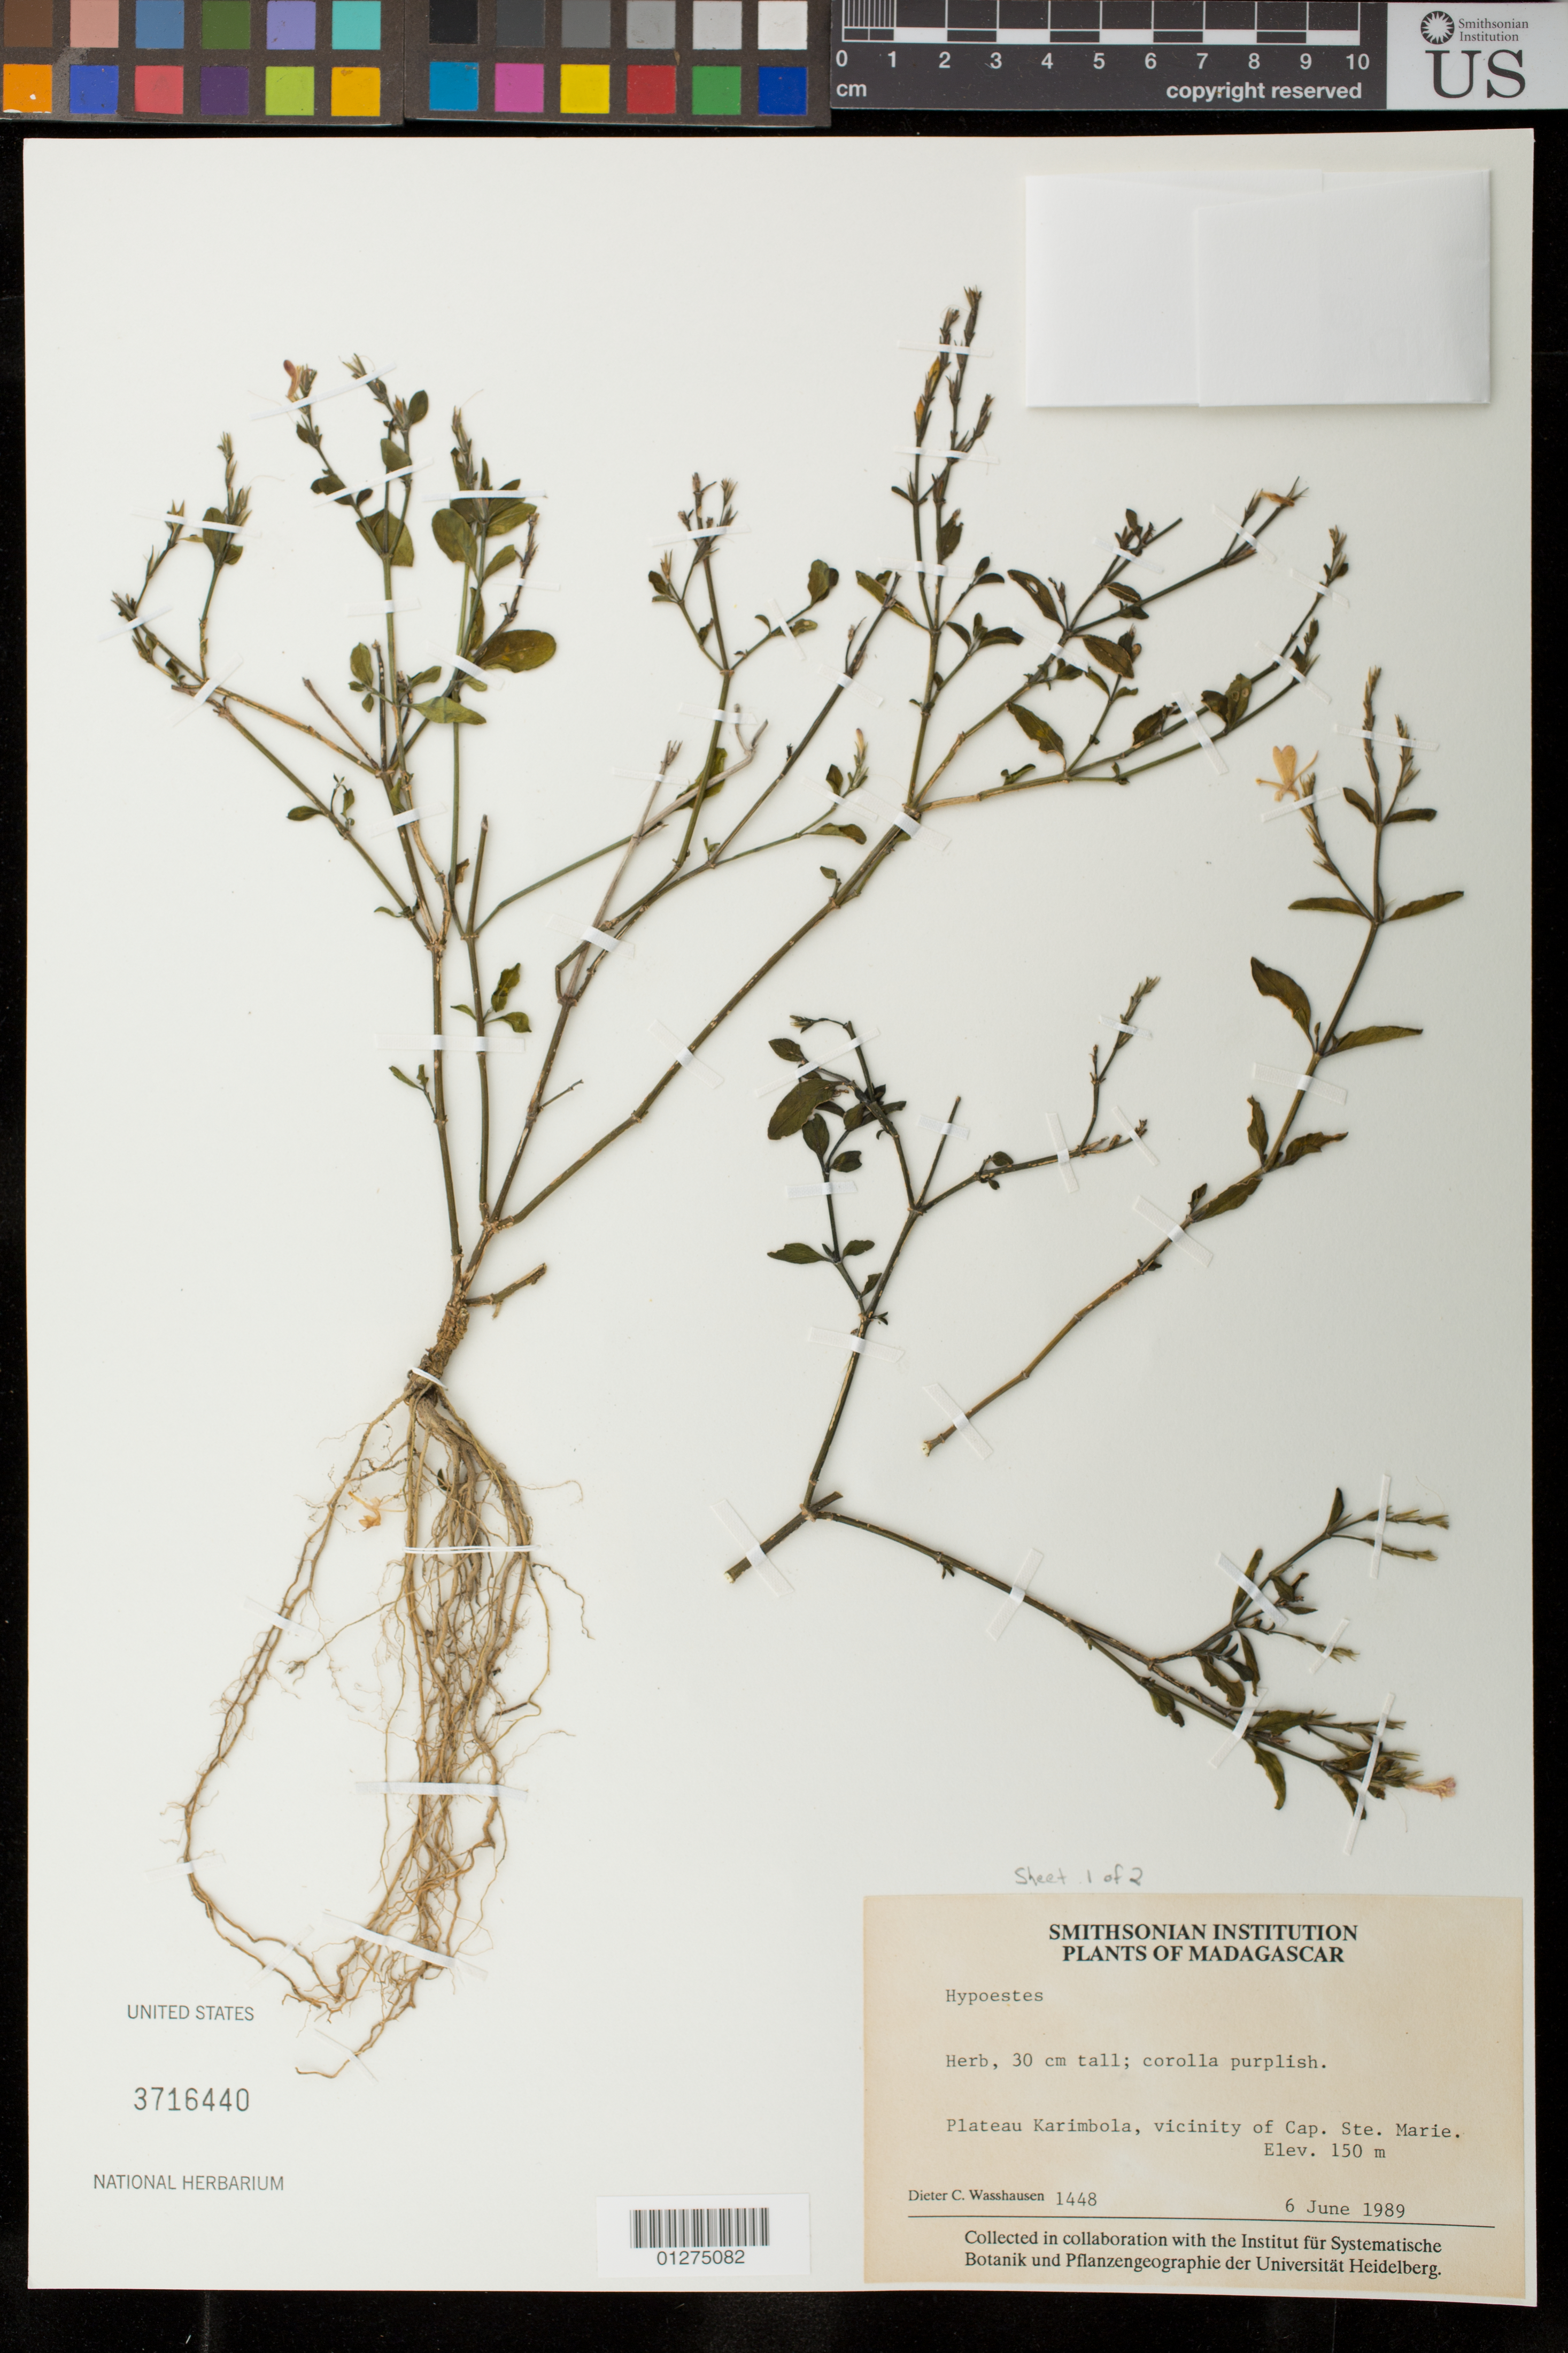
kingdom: Plantae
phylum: Tracheophyta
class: Magnoliopsida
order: Lamiales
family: Acanthaceae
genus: Hypoestes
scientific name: Hypoestes sp.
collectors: D. C. Wasshausen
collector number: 1448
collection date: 1987-06-06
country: Madagascar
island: Madagascar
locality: Plateau Karimbola, vicinity of Cap. Ste. Marie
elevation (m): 150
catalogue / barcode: US 3716440